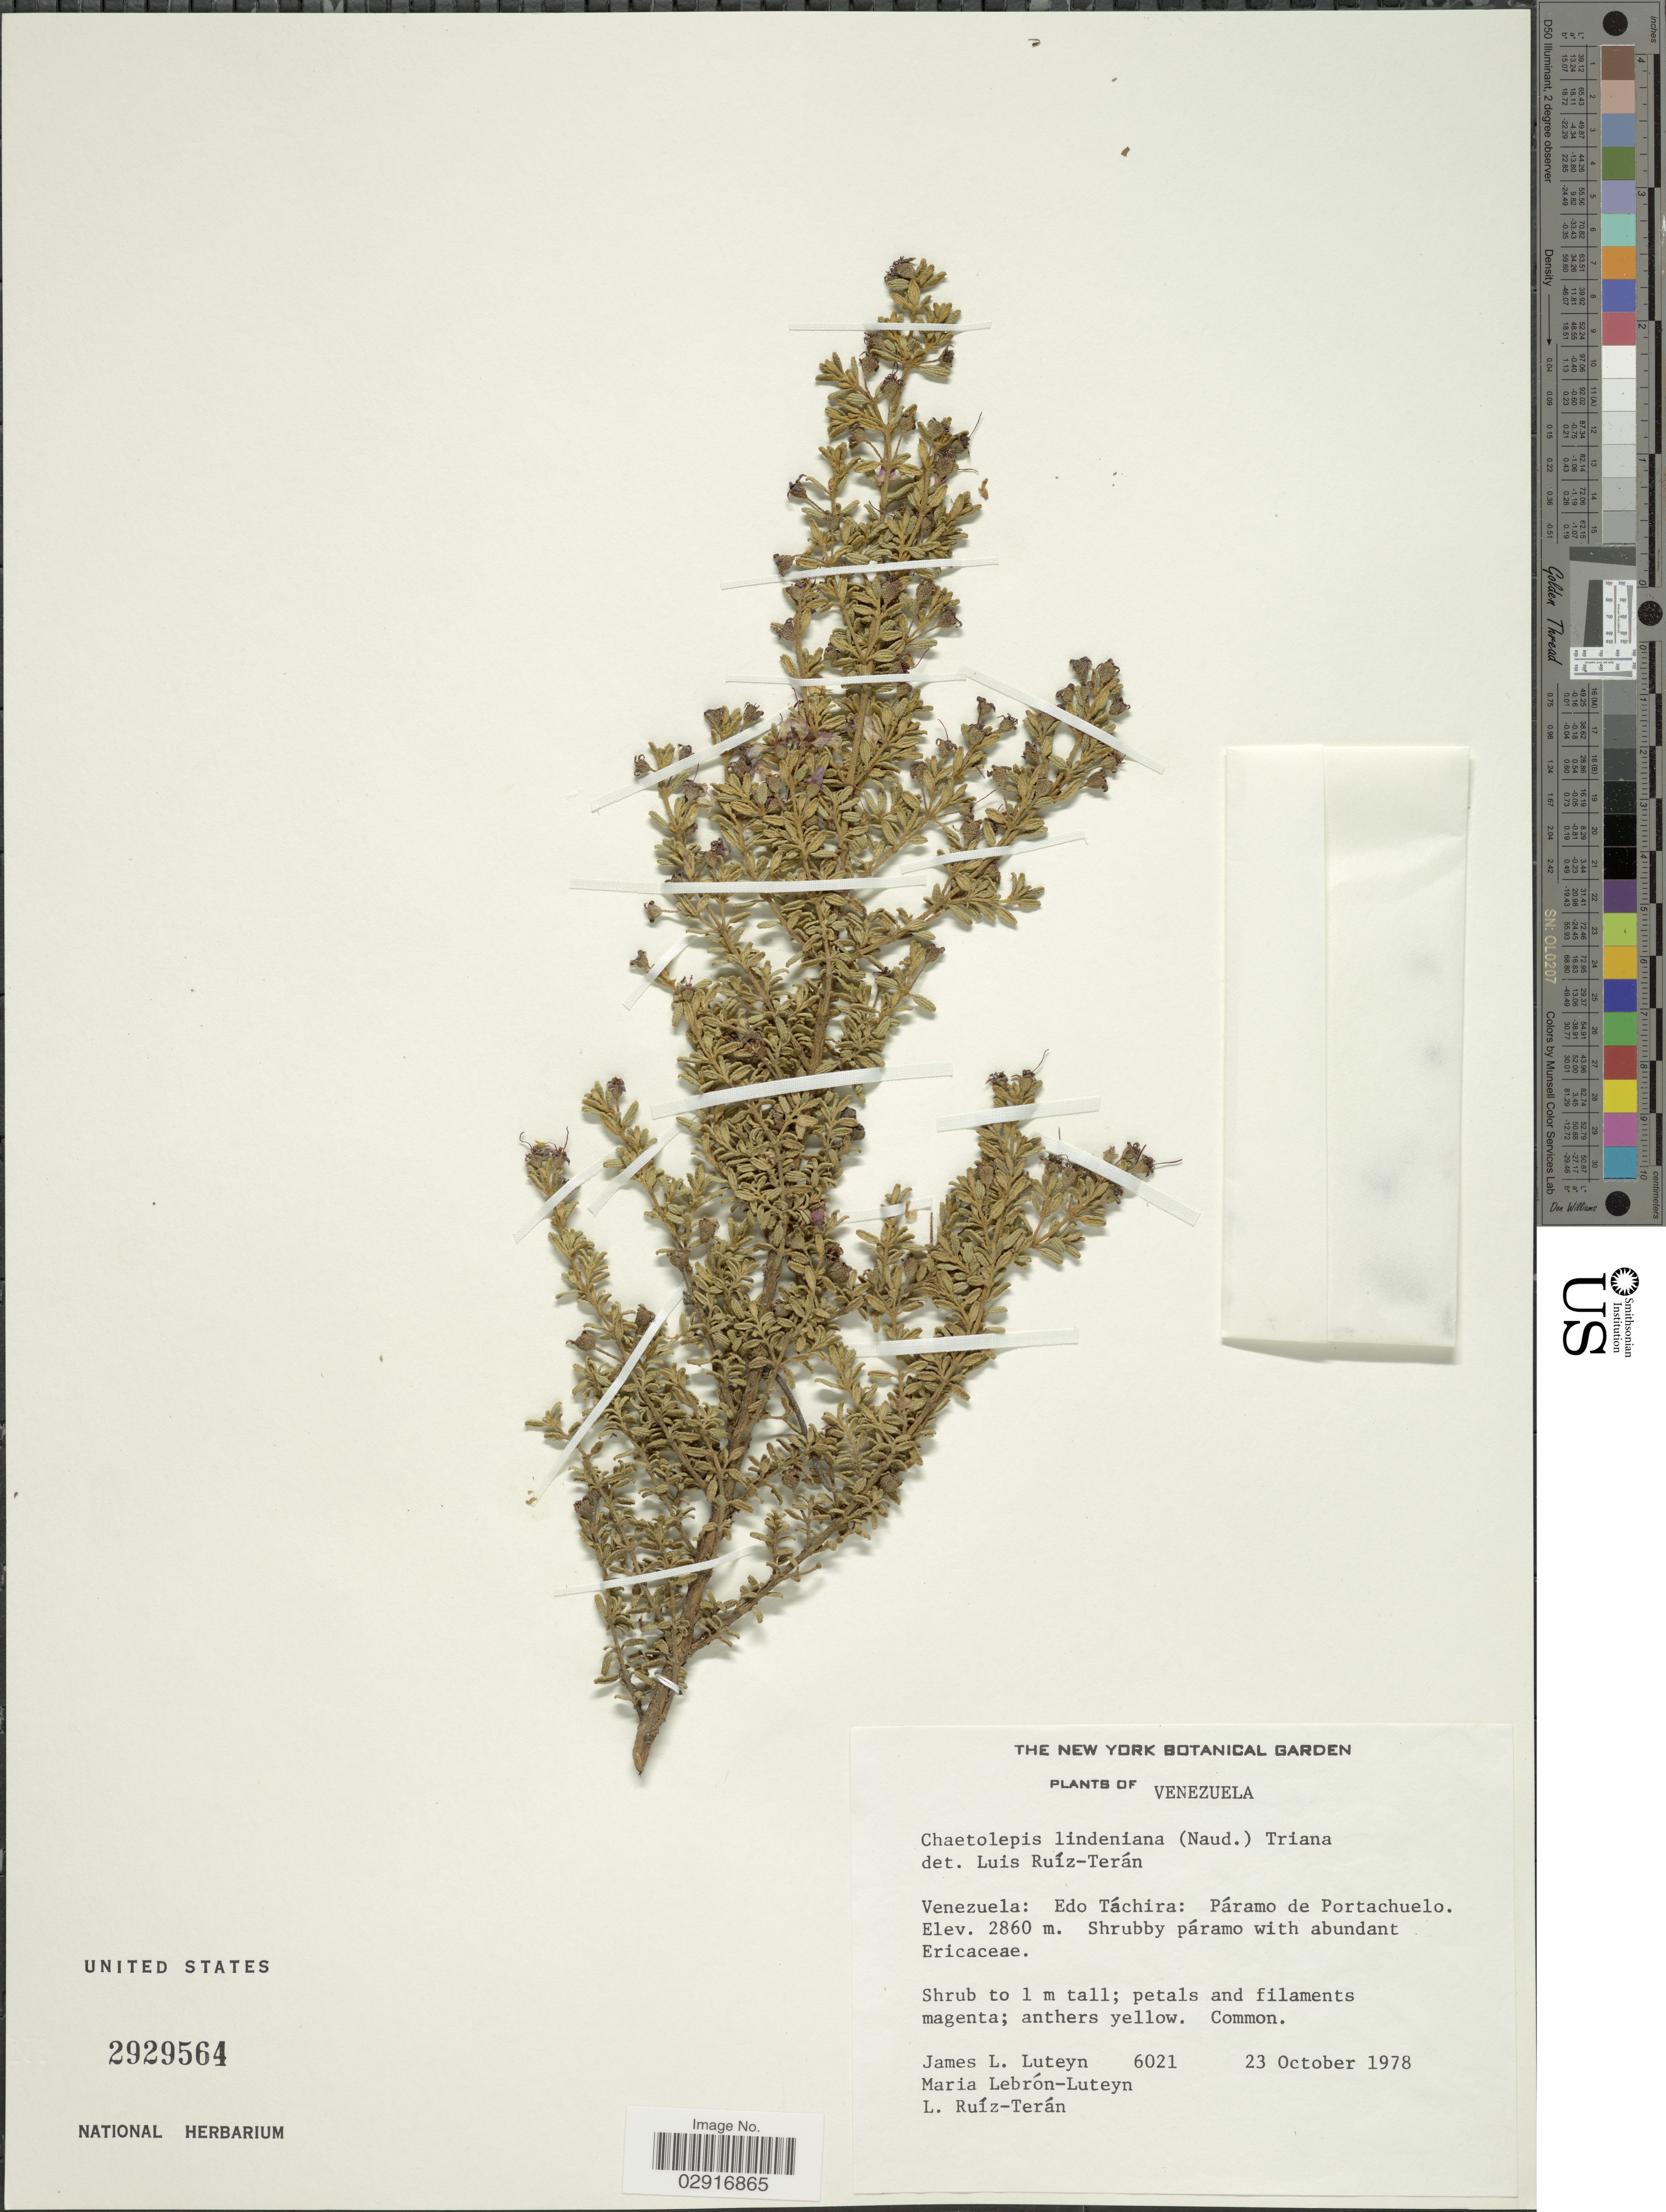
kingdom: Plantae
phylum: Tracheophyta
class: Magnoliopsida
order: Myrtales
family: Melastomataceae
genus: Chaetolepis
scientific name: Chaetolepis lindeniana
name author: (Naudin) Triana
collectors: J. L. Luteyn, M. L. Lebrón-Luteyn & L. E. Ruíz-Terán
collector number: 6021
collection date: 1978-10-23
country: Venezuela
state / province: Tachira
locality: Páramo de Portachuelo.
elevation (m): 2860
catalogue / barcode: US 2929564